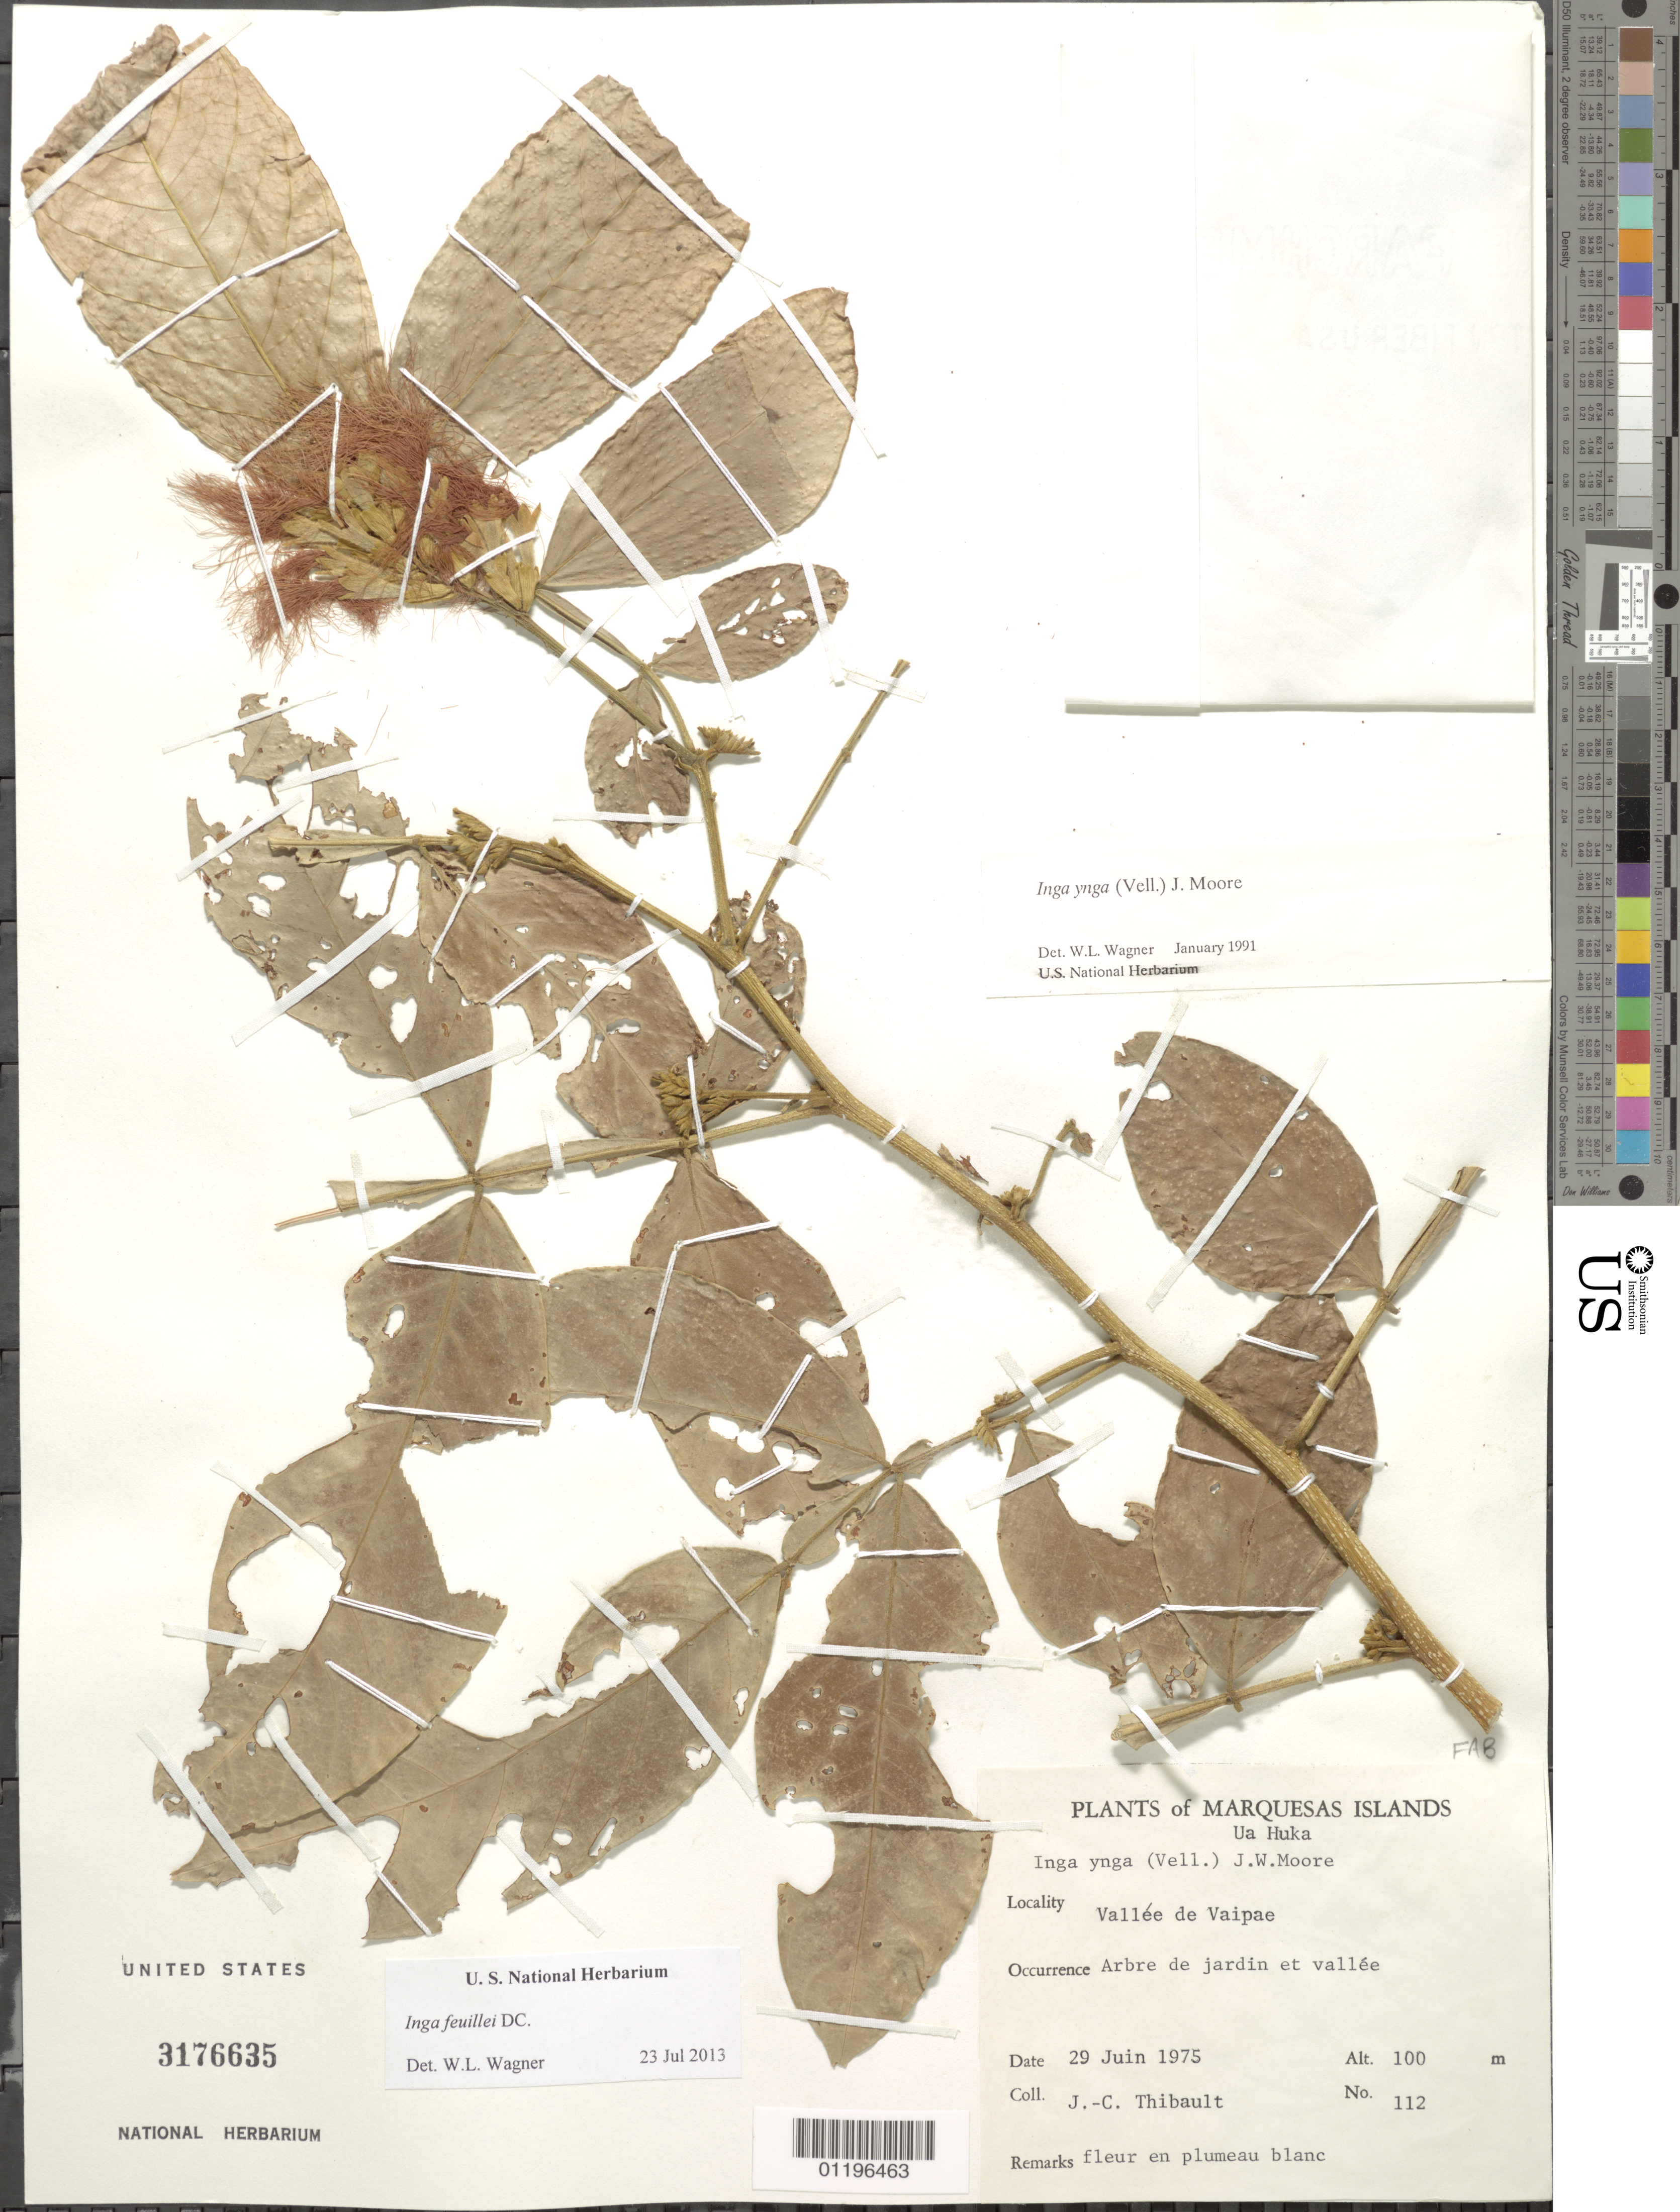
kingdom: Plantae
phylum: Tracheophyta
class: Magnoliopsida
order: Fabales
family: Fabaceae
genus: Inga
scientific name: Inga feuillei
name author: DC.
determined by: Lorence, David H., (PTBG), National Tropical Botanical Garden (UNITED STATES)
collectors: J. Thibault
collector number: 112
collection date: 1975-06-29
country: French Polynesia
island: Ua Huka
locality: Vallée de Vaipae'e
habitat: Arbre de jardin et vallée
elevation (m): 100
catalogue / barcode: US 3176635